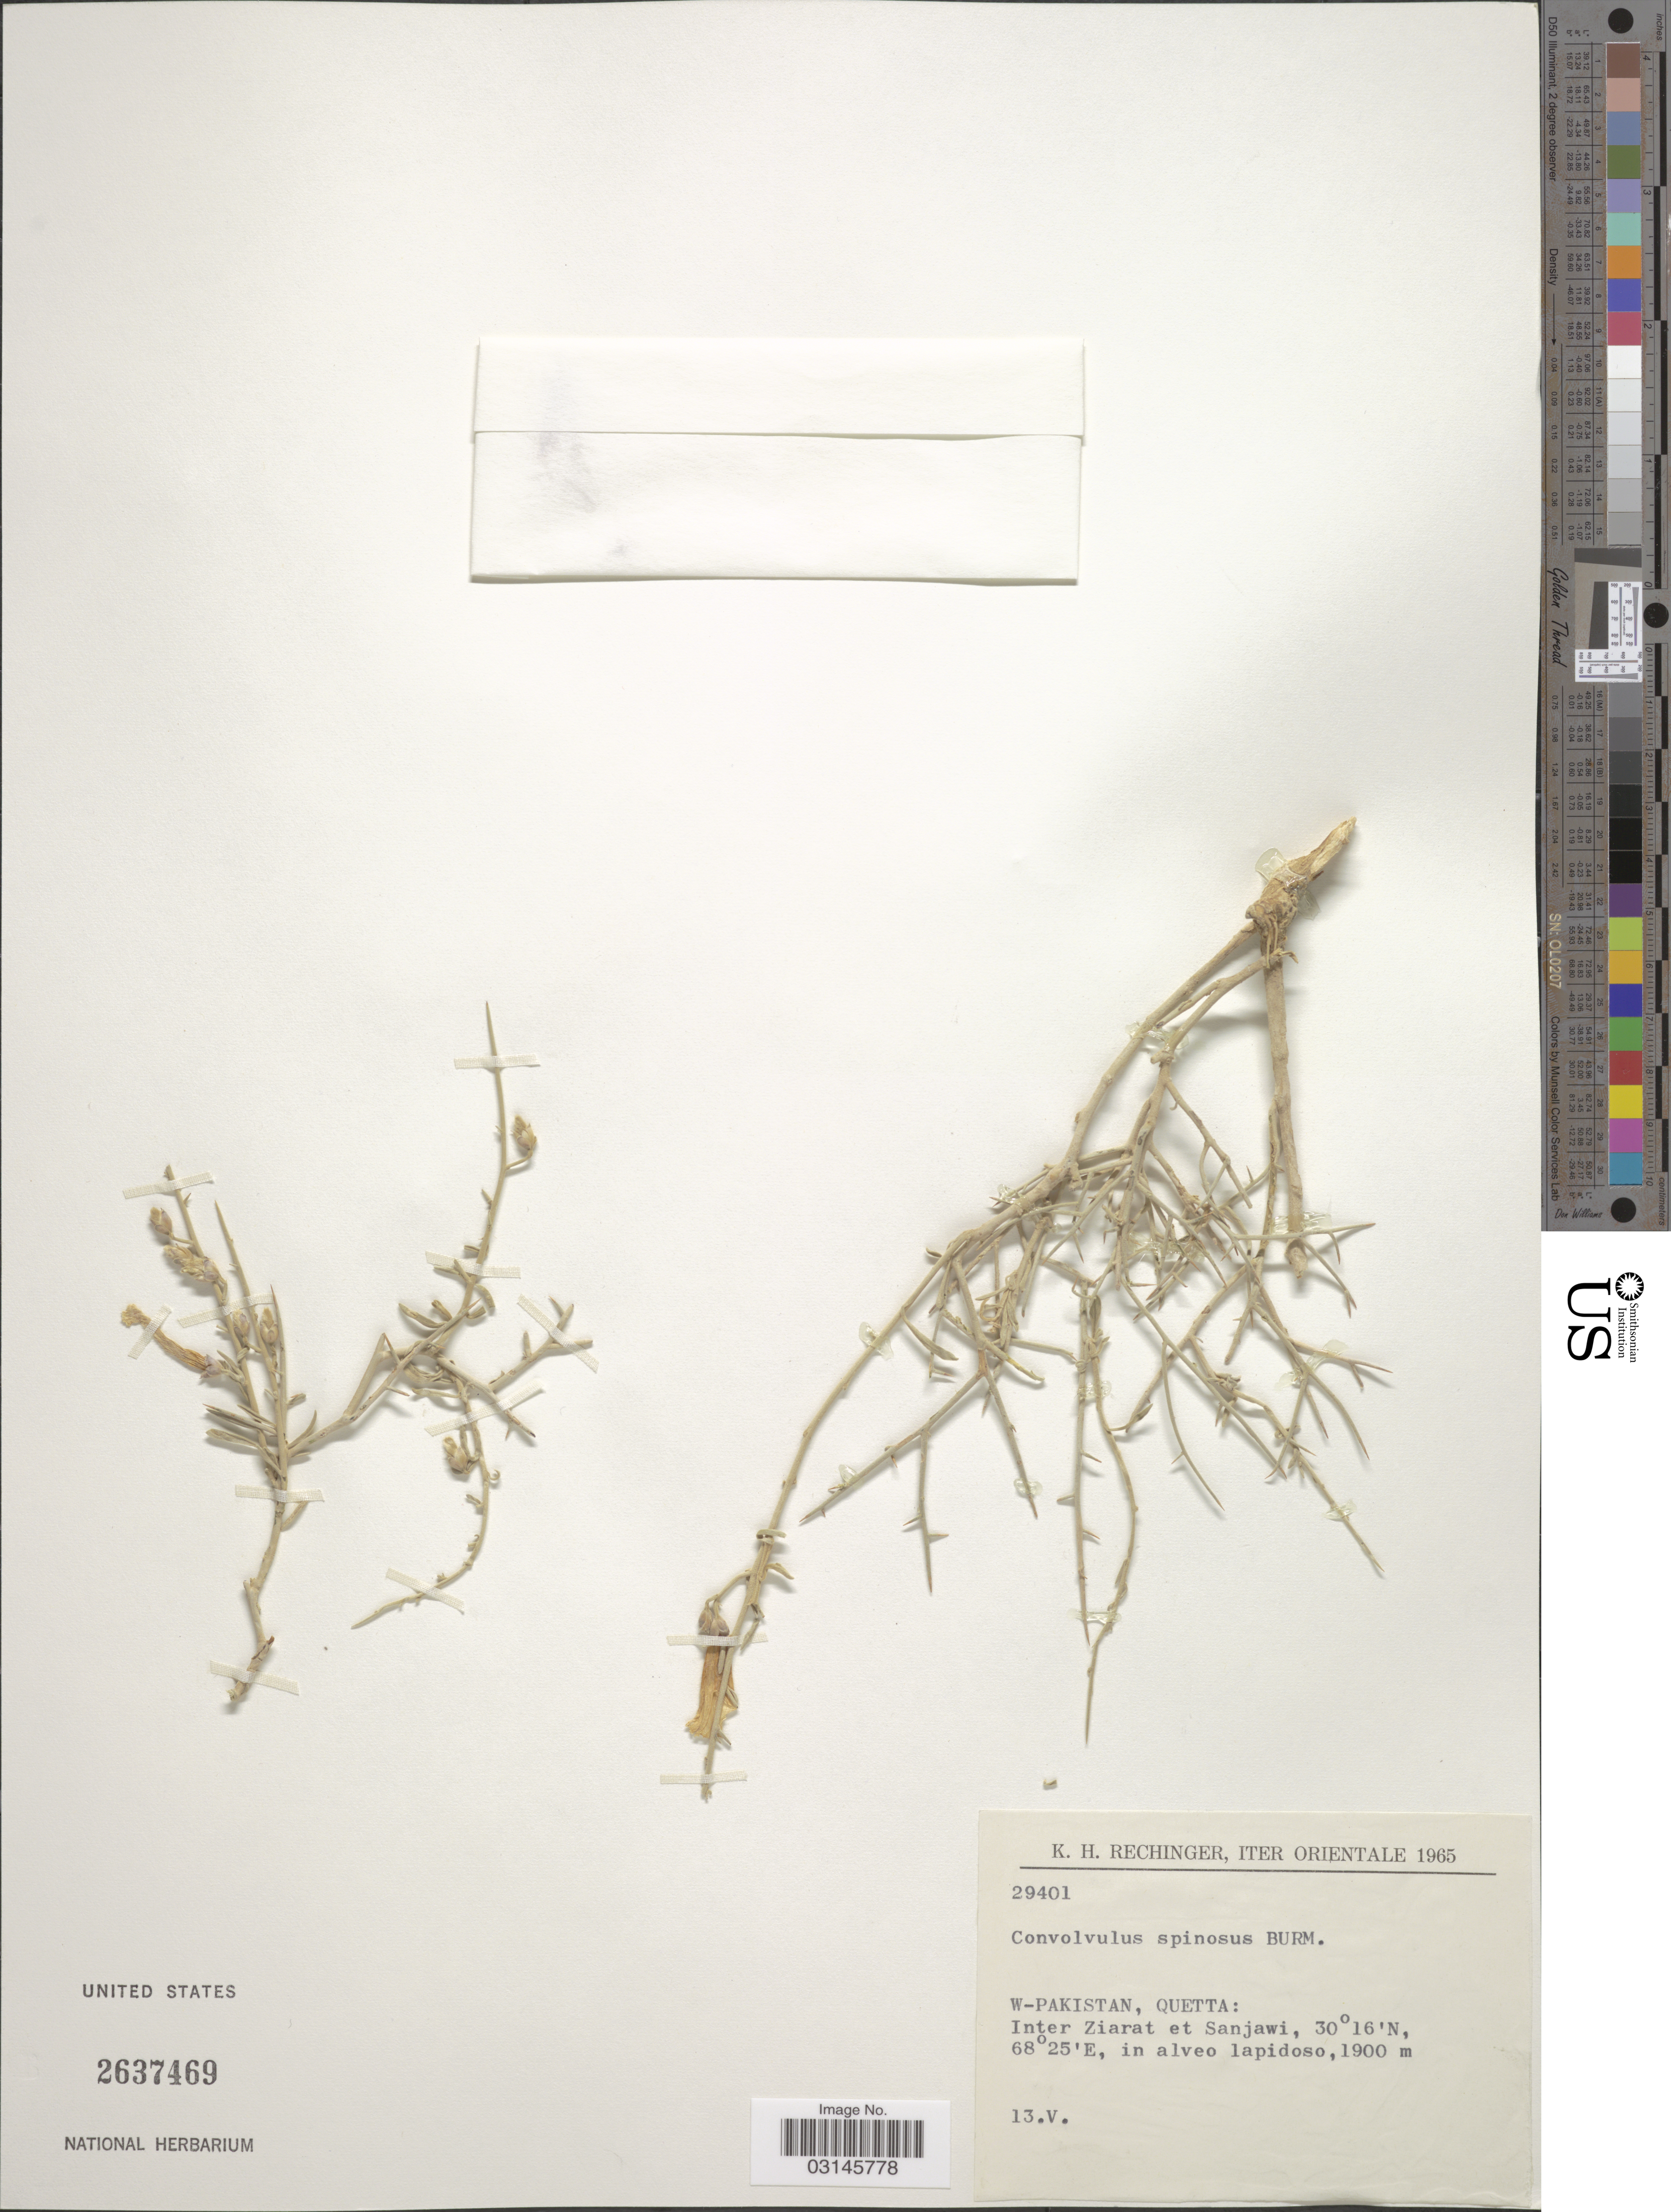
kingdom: Plantae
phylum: Tracheophyta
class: Magnoliopsida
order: Solanales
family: Convolvulaceae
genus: Convolvulus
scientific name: Convolvulus spinosus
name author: Burm. f.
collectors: K. H. Rechinger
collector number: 29401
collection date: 1965-05-13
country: Pakistan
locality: Iter Orientale, W-Pakistan, Quetta: Inter Ziarat et Sanjawi.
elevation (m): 1900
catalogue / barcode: US 2637469